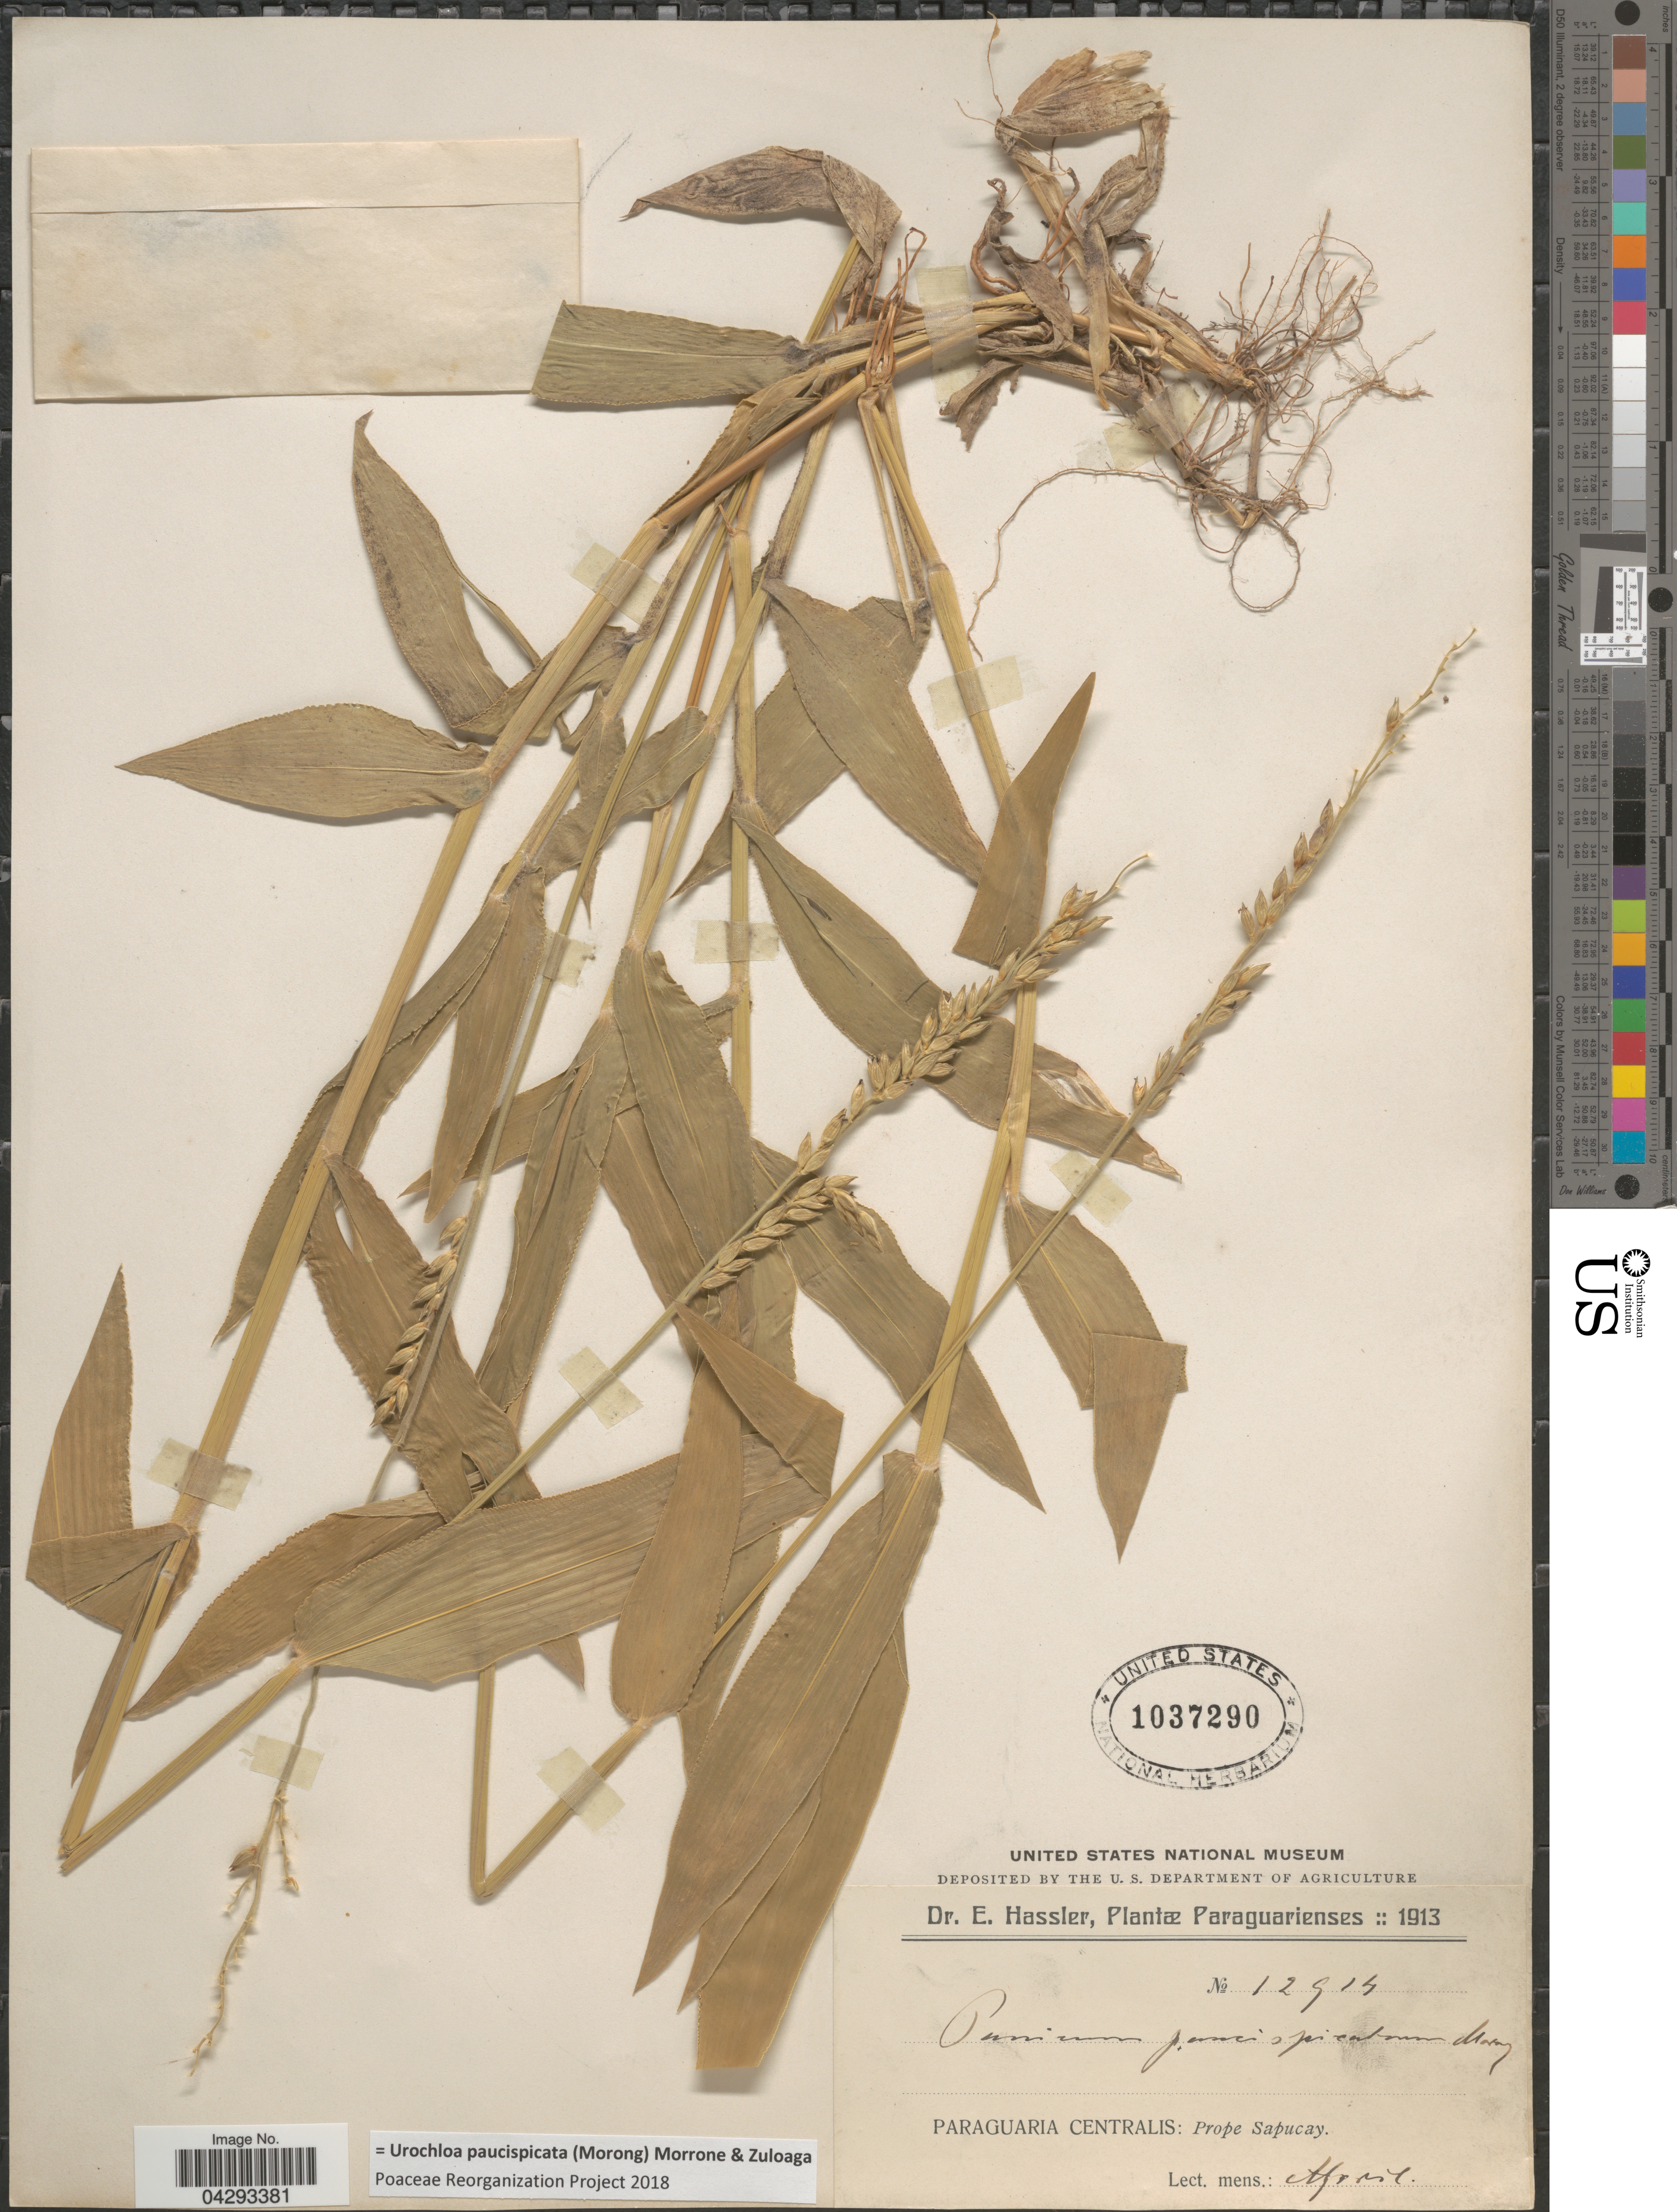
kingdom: Plantae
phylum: Tracheophyta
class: Liliopsida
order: Poales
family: Poaceae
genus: Urochloa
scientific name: Urochloa paucispicata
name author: (Morong) Morrone & Zuloaga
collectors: E. Hassler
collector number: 12914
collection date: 1913-04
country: Paraguay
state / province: Paraguari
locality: Paraguaria Centralis: Prope Sapucay.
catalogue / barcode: US 1037290